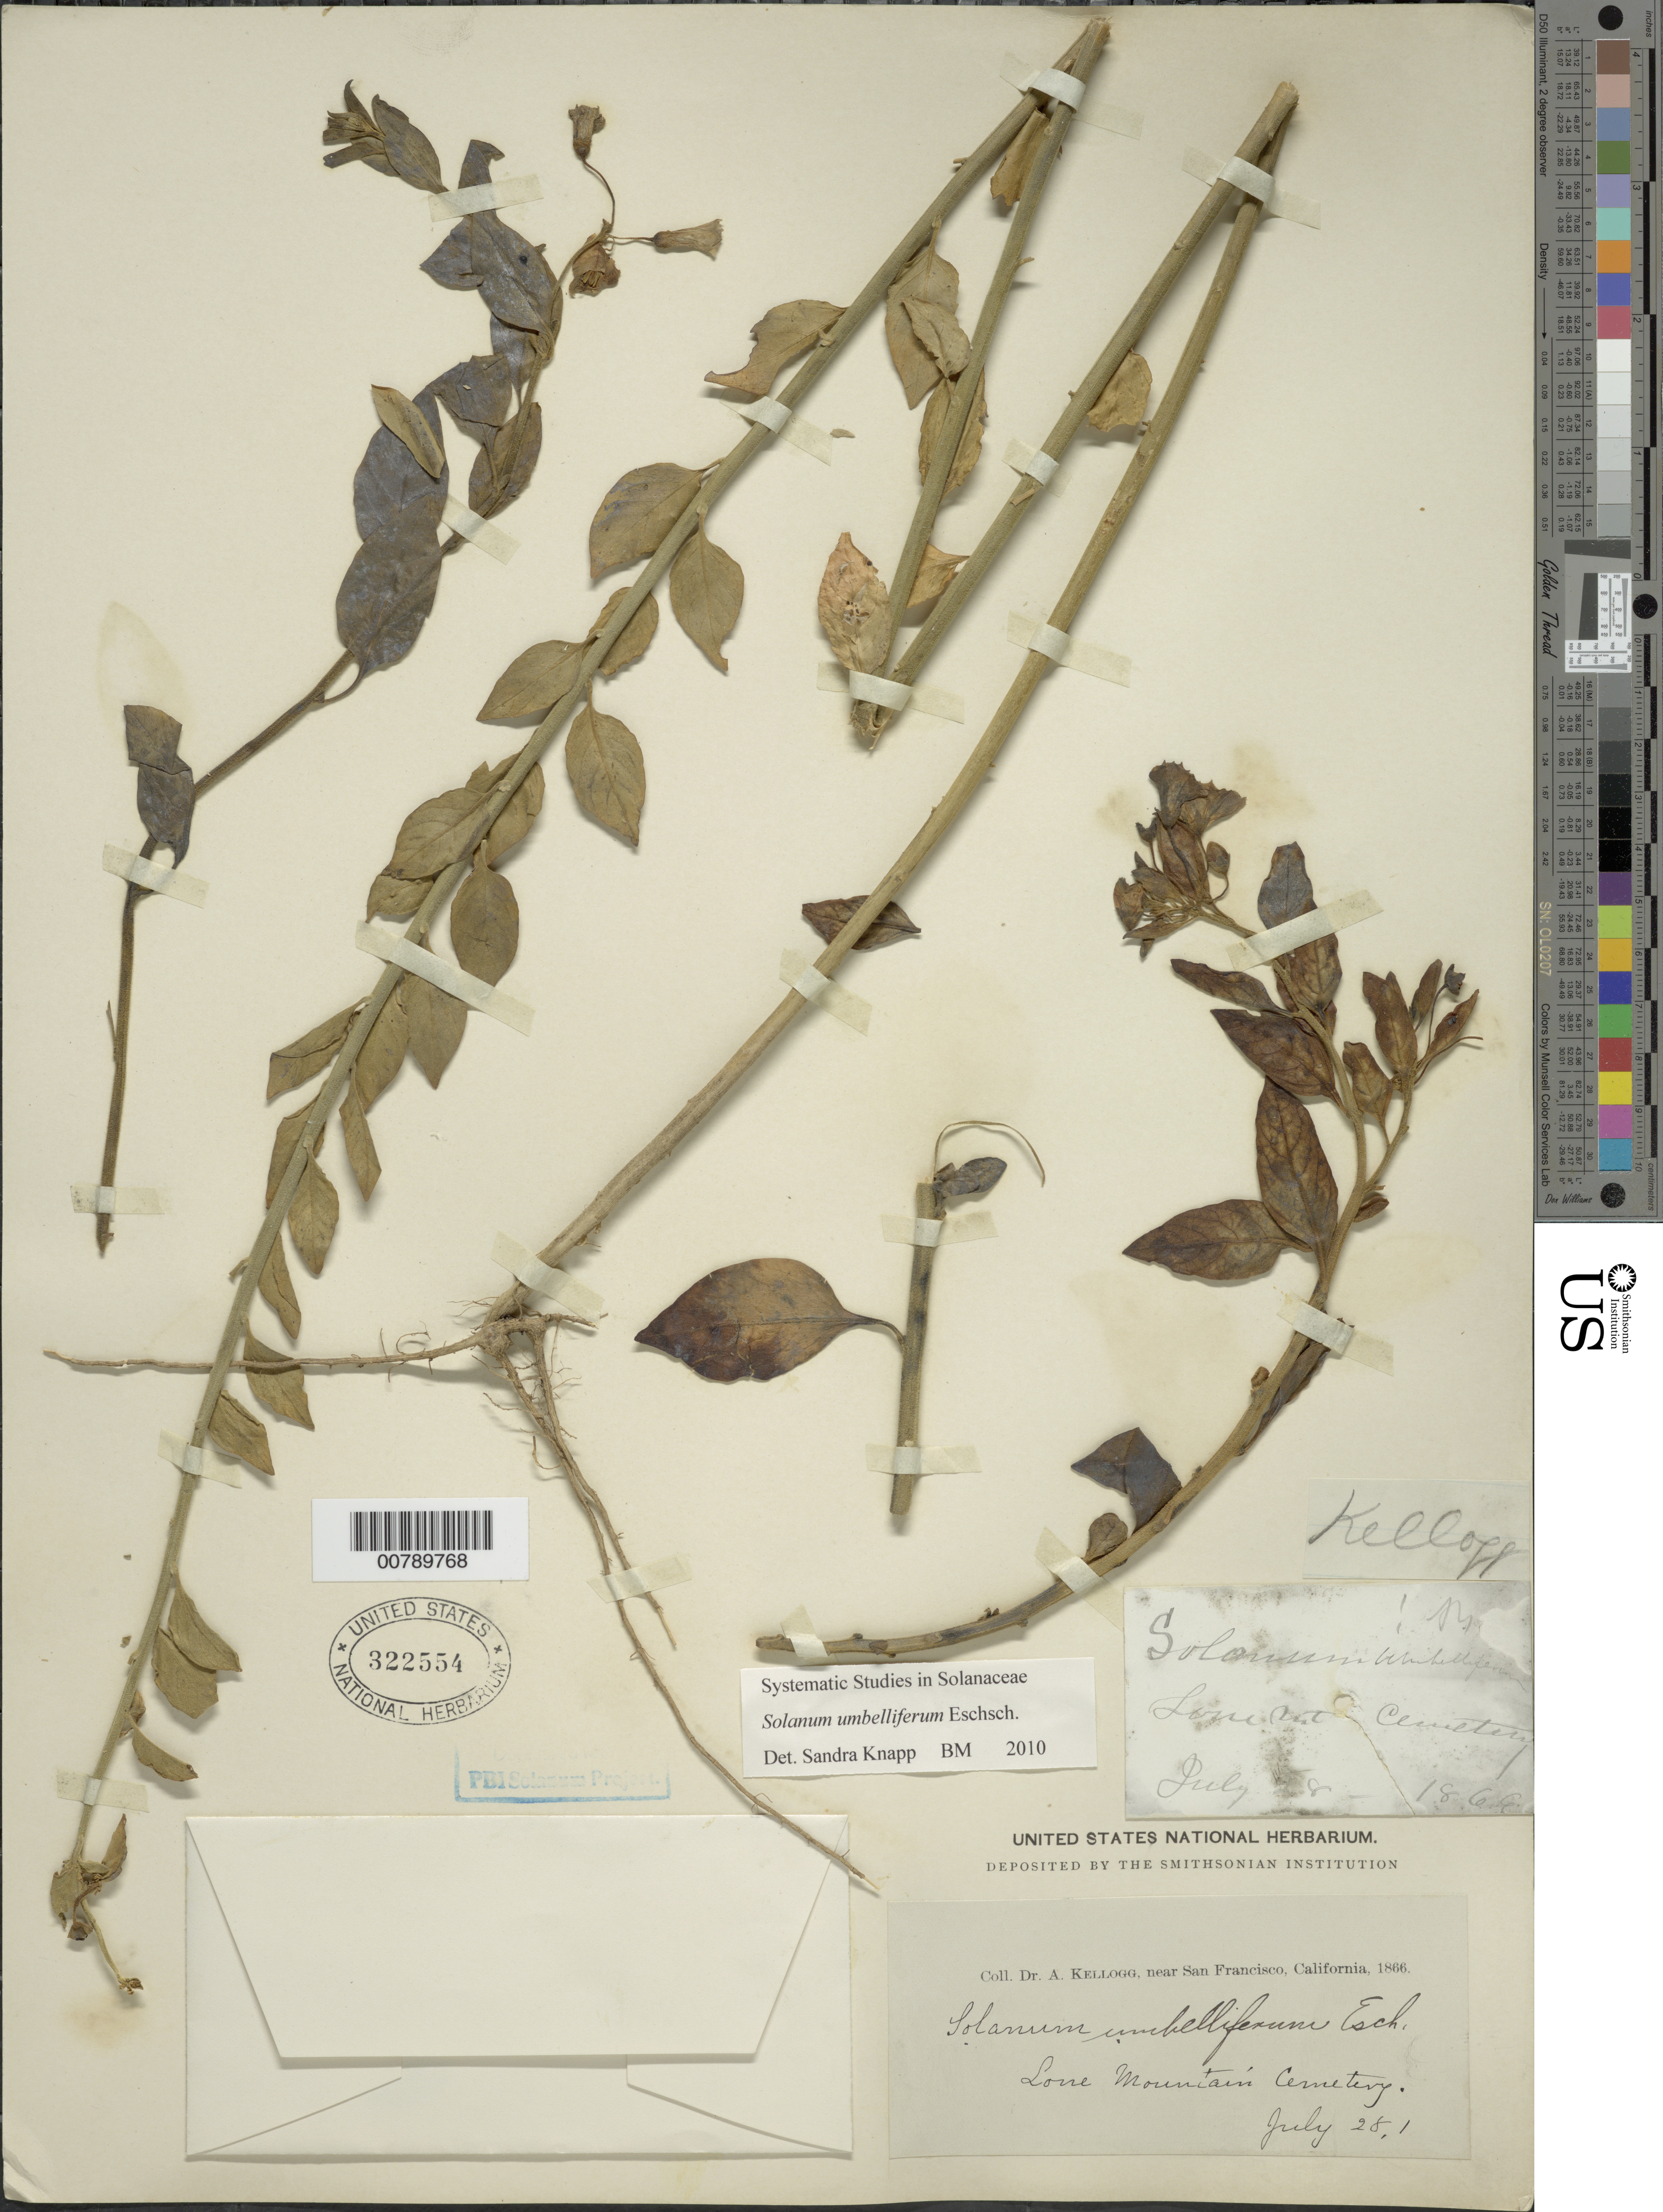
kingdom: Plantae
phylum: Tracheophyta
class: Magnoliopsida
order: Solanales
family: Solanaceae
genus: Solanum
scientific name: Solanum umbelliferum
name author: Eschsch.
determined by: Knapp, S. D.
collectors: A. Kellogg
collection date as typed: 28 Jul 1866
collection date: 1866-07-28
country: United States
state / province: California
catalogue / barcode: US 322554